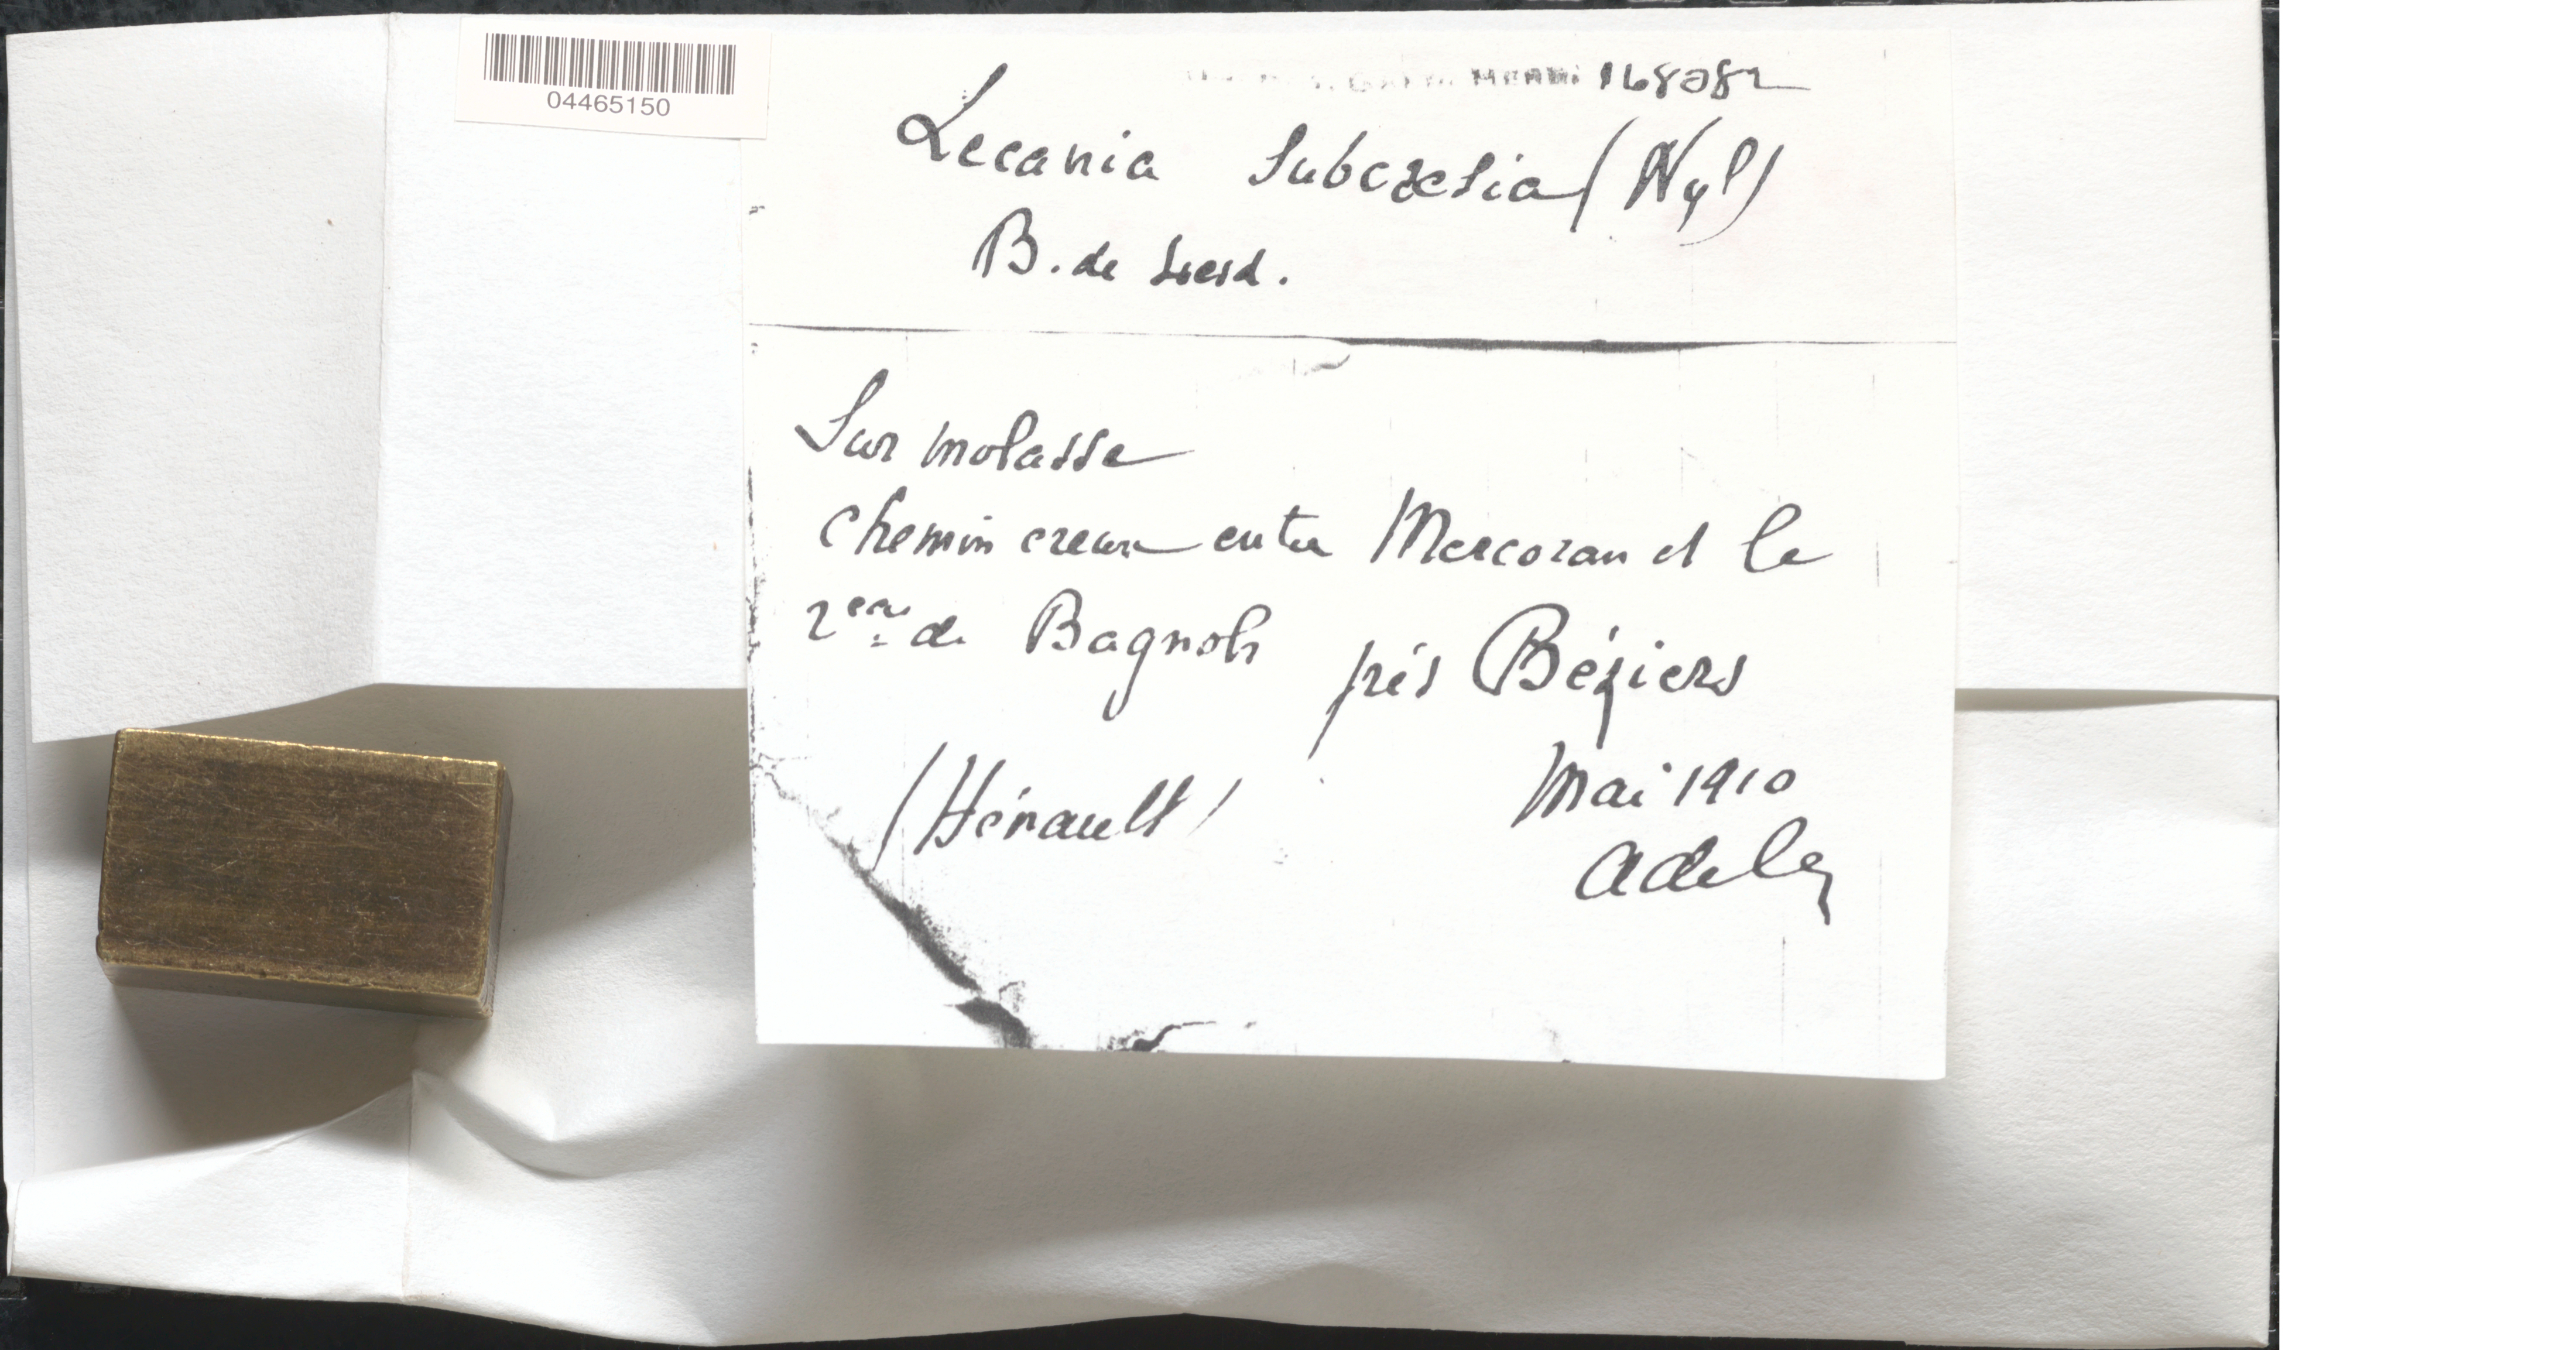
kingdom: Fungi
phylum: Ascomycota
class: Eurotiomycetes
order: Verrucariales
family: Verrucariaceae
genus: Verrucaria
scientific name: Verrucaria sp.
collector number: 168082*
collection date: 1910-05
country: France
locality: Chemin crevis entre Mercozan et le rca. de Bagnols près Béziers. [interpreted] (Hérault).